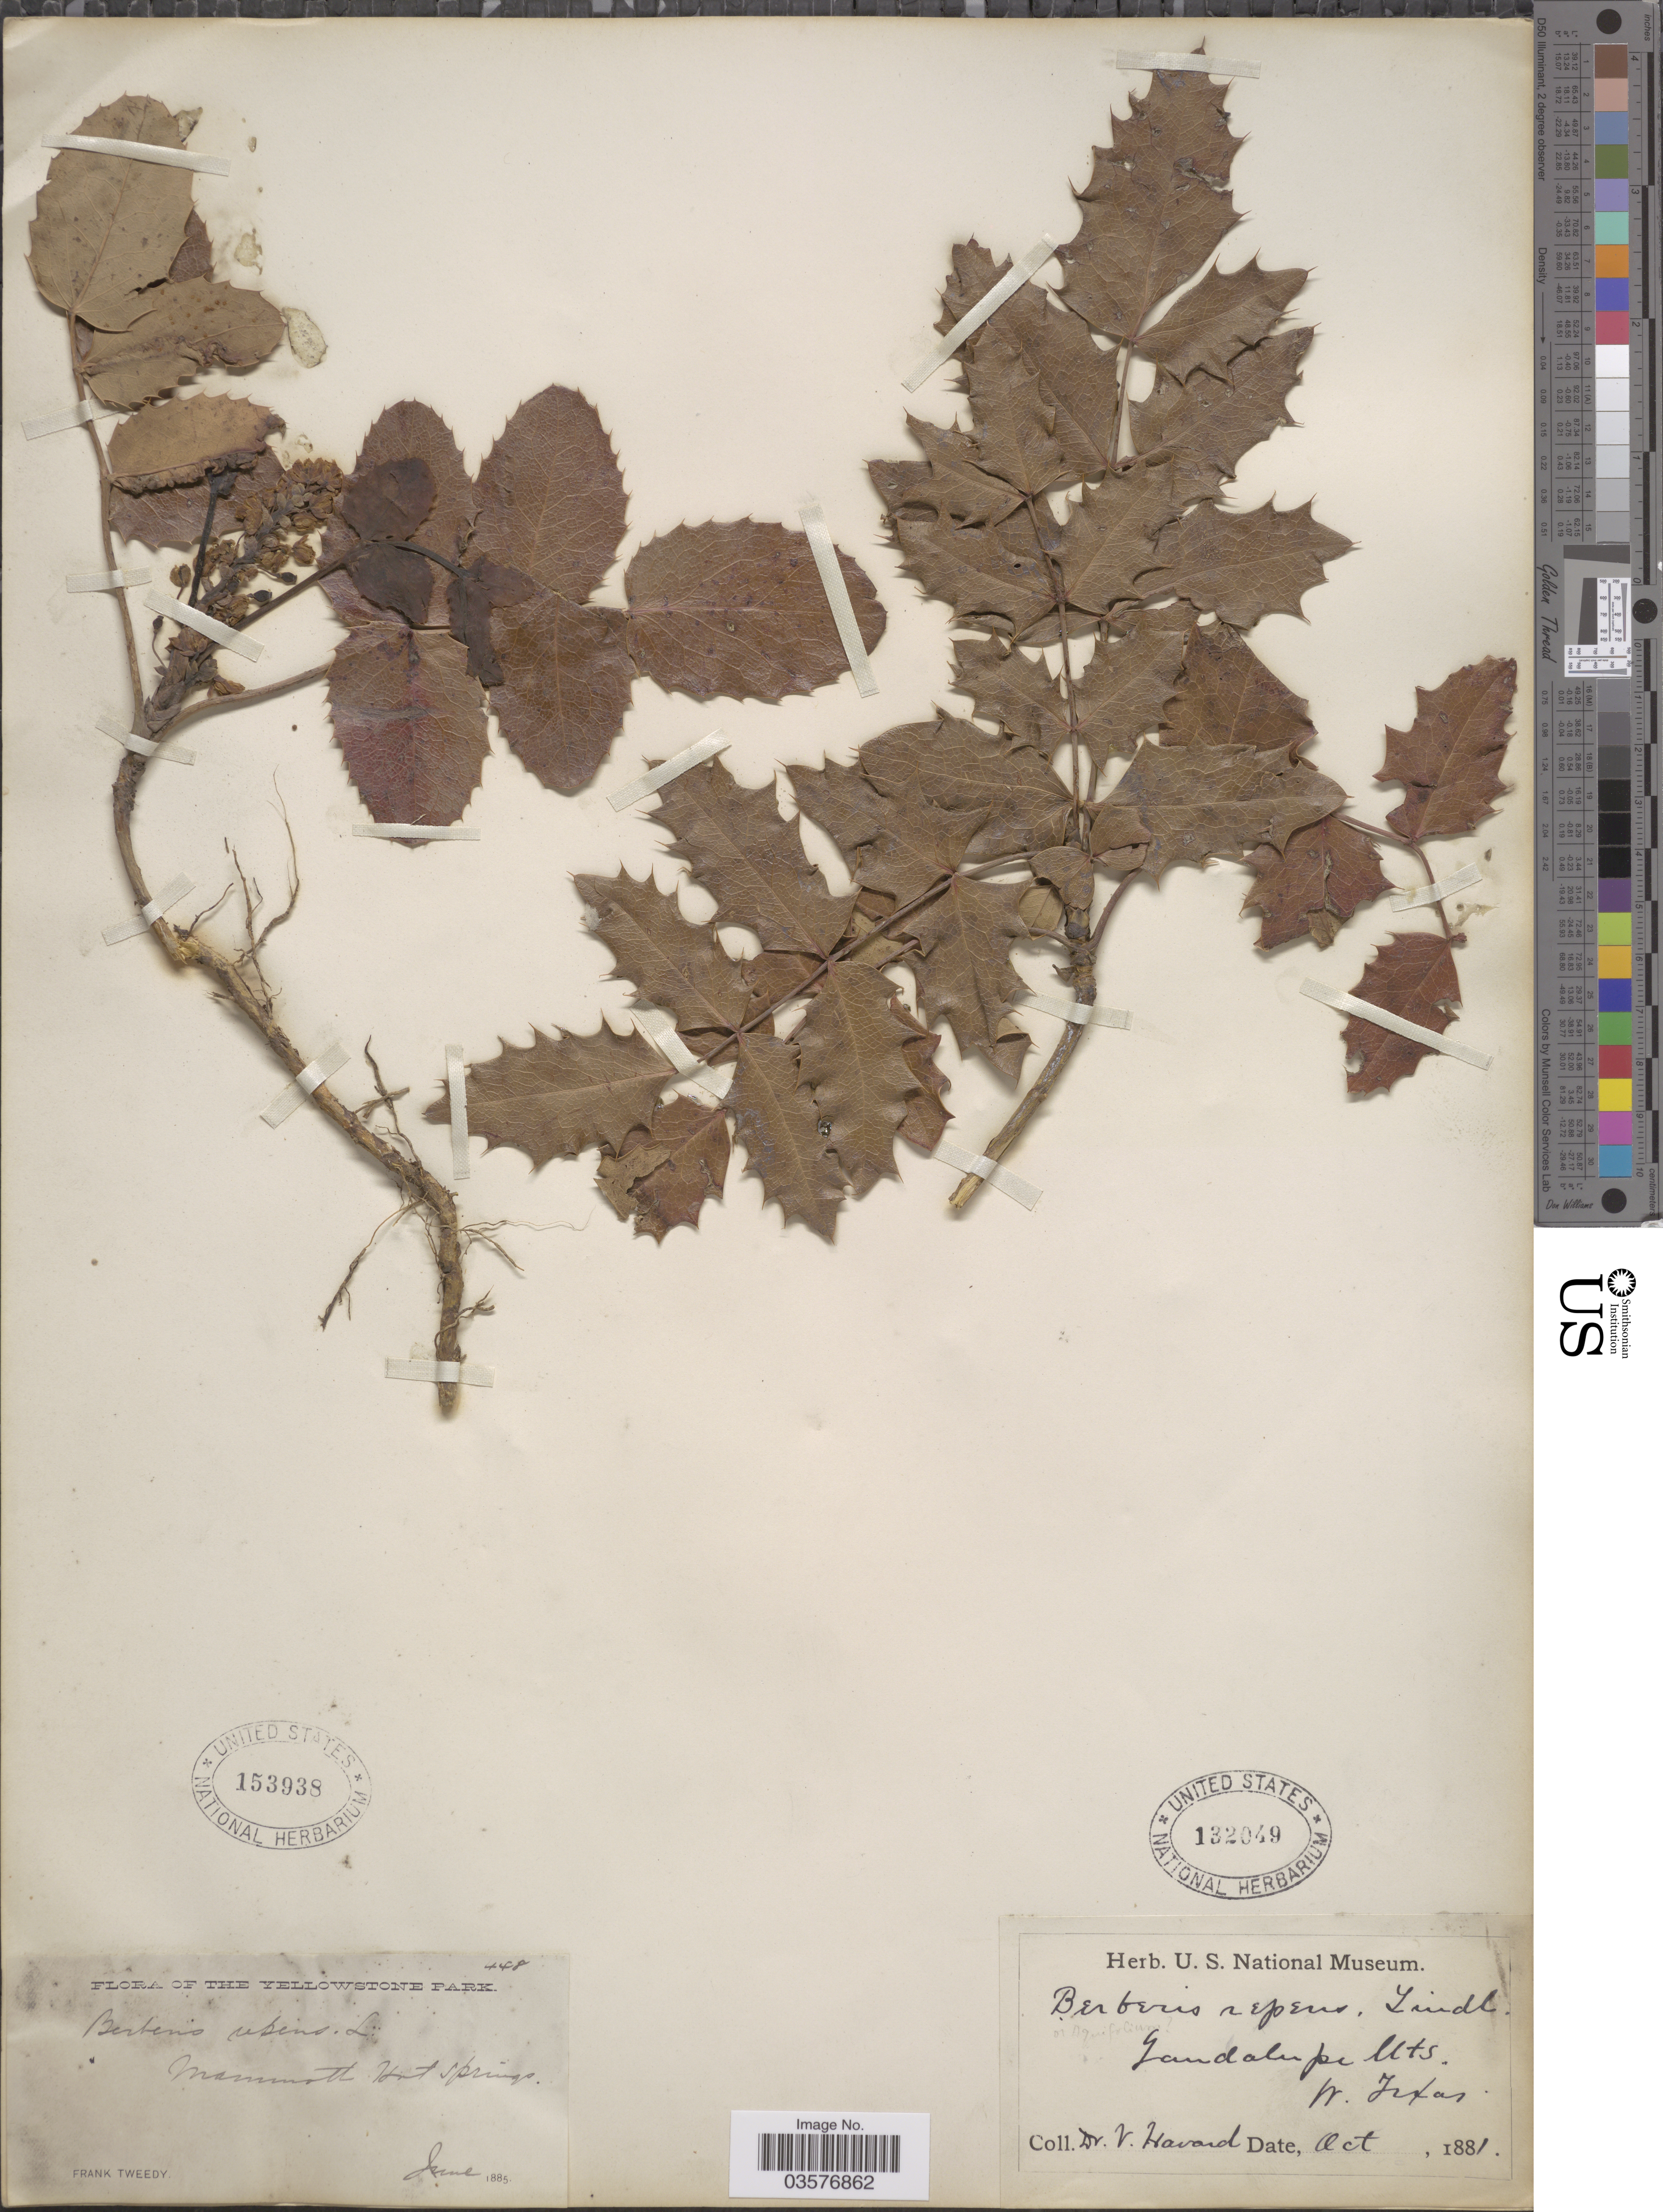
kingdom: Plantae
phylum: Tracheophyta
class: Magnoliopsida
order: Ranunculales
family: Berberidaceae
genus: Mahonia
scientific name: Mahonia repens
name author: (Lindl.) G. Don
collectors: V. Havard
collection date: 1881-10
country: United States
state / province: Texas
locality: Guadalupe Mts. W. Texas.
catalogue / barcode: US 132049-2